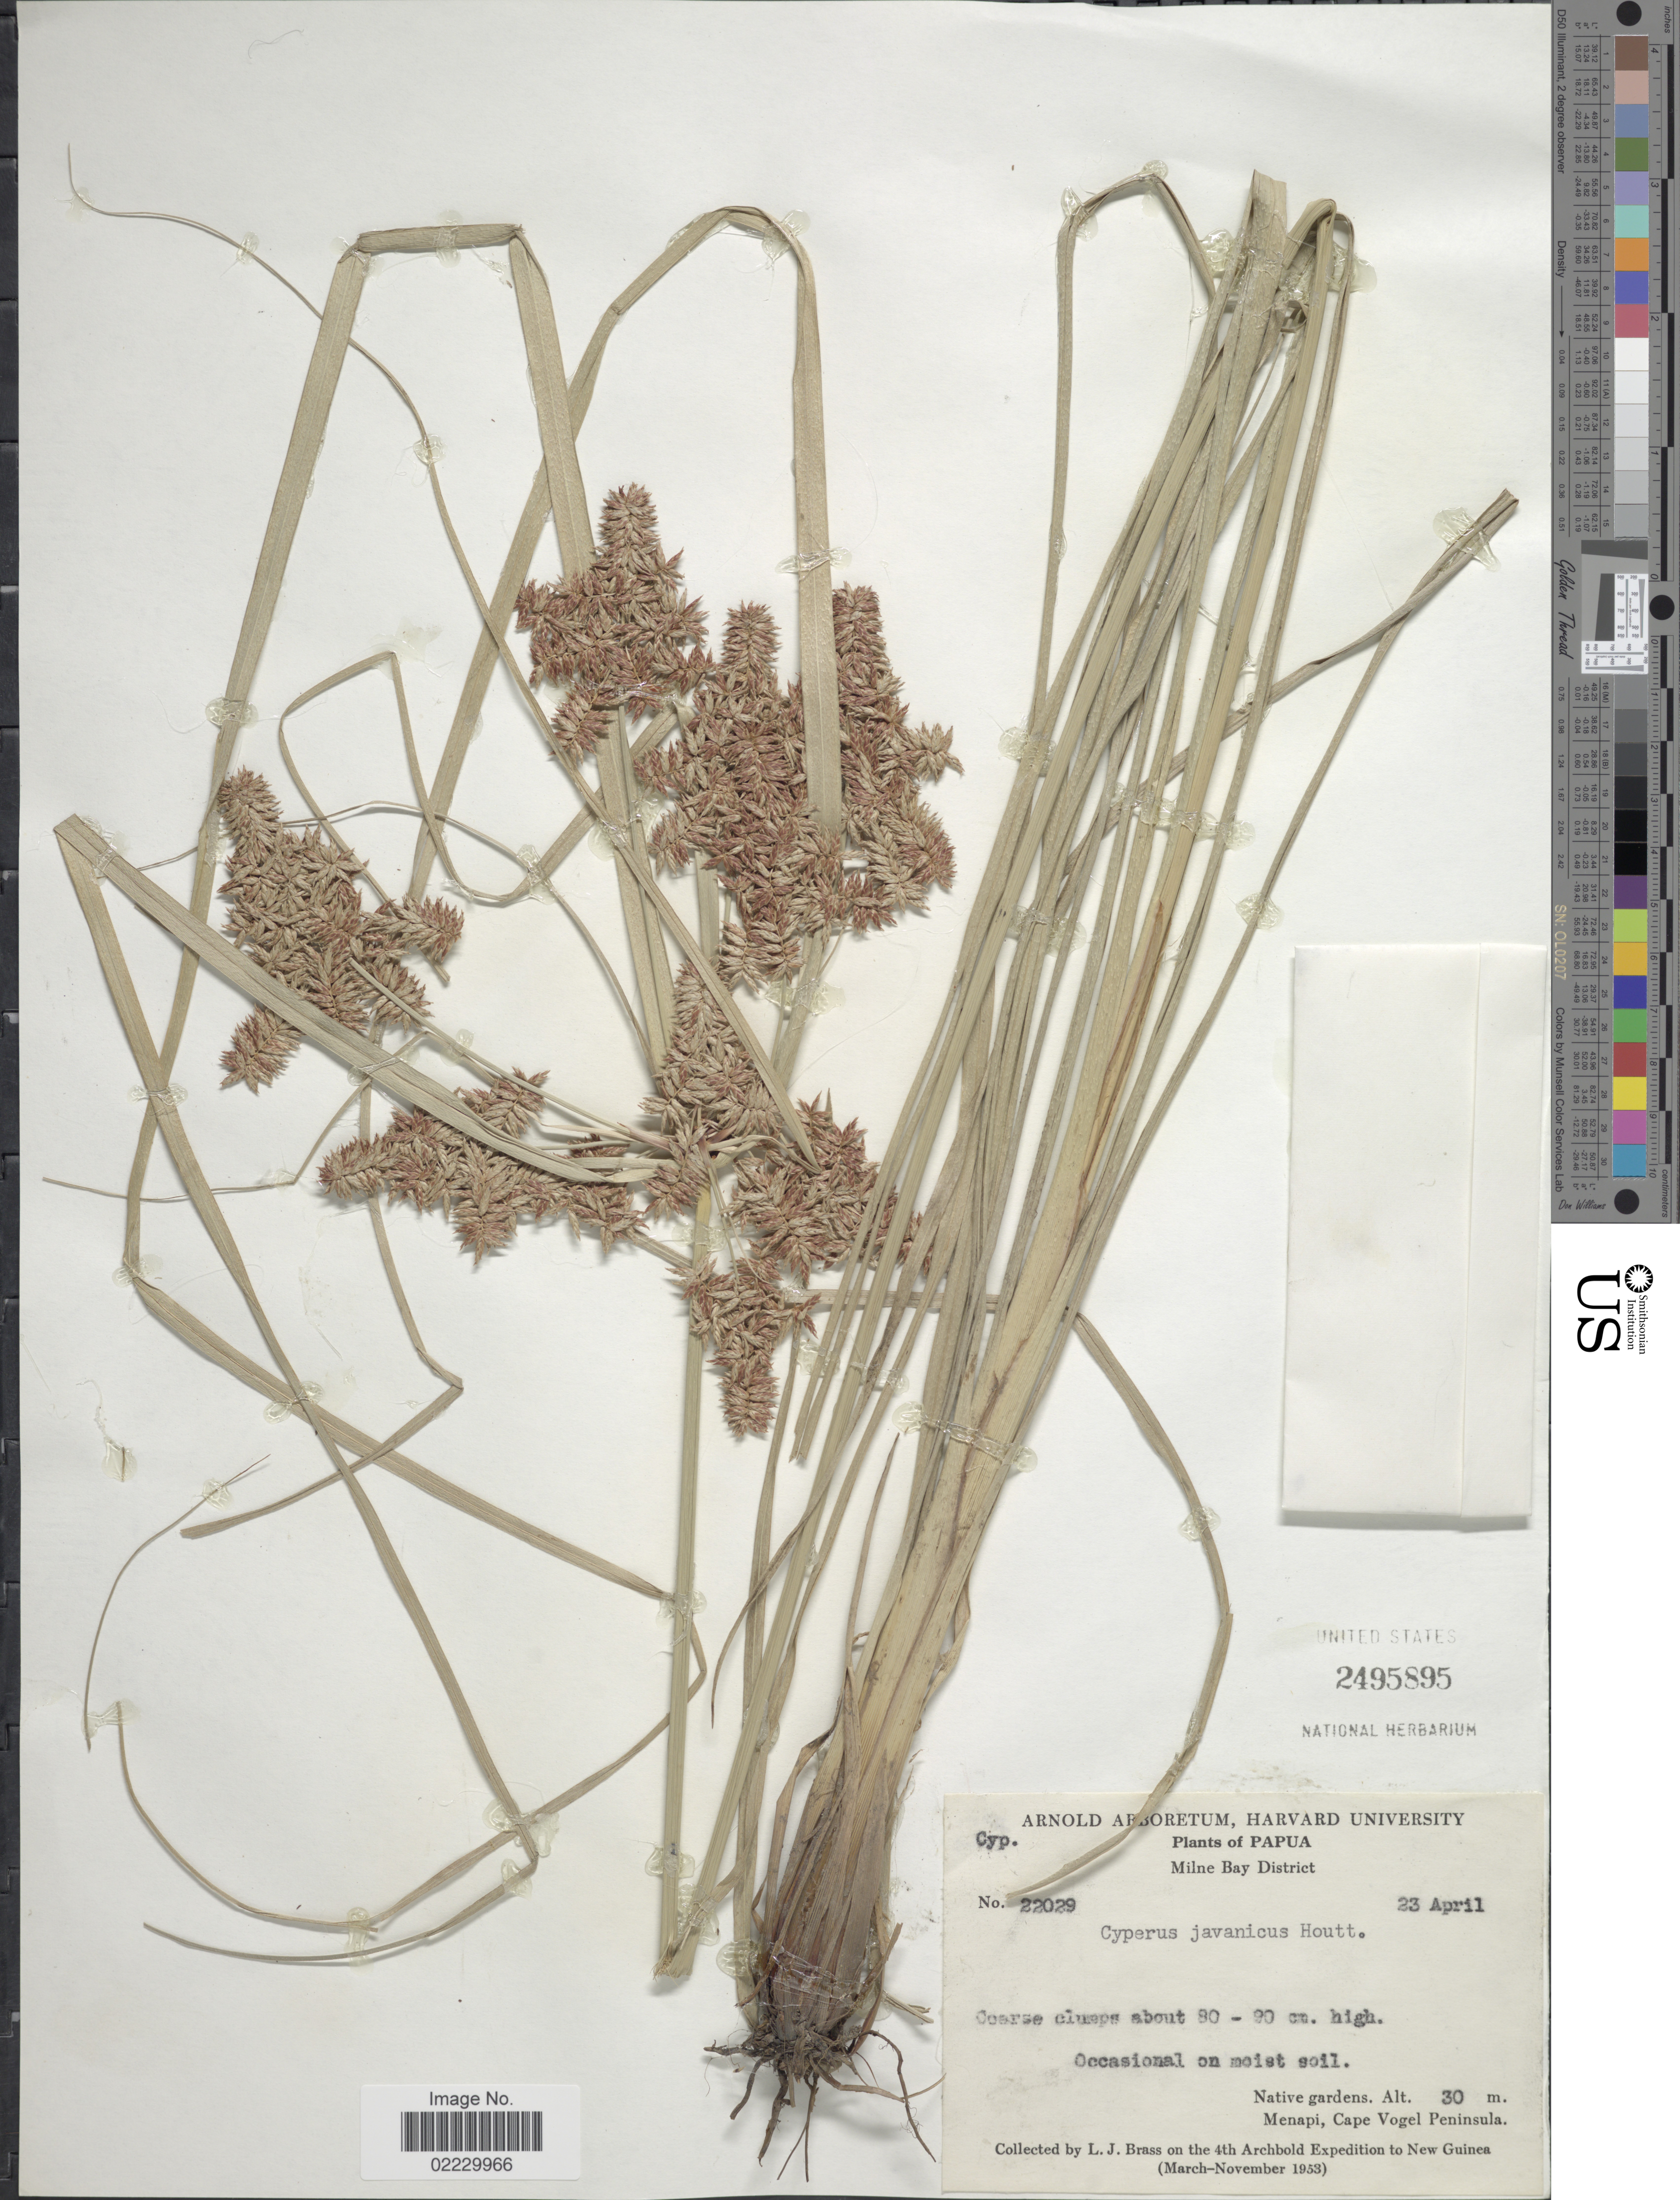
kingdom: Plantae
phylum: Tracheophyta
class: Liliopsida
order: Poales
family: Cyperaceae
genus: Cyperus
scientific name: Cyperus javanicus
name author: Houtt.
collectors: L. J. Brass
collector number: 22029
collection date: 1953-04-23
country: Papua New Guinea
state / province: Milne Bay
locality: Native gardens, Menapi, Cape Vogel Peninsula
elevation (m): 30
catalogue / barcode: US 2495895